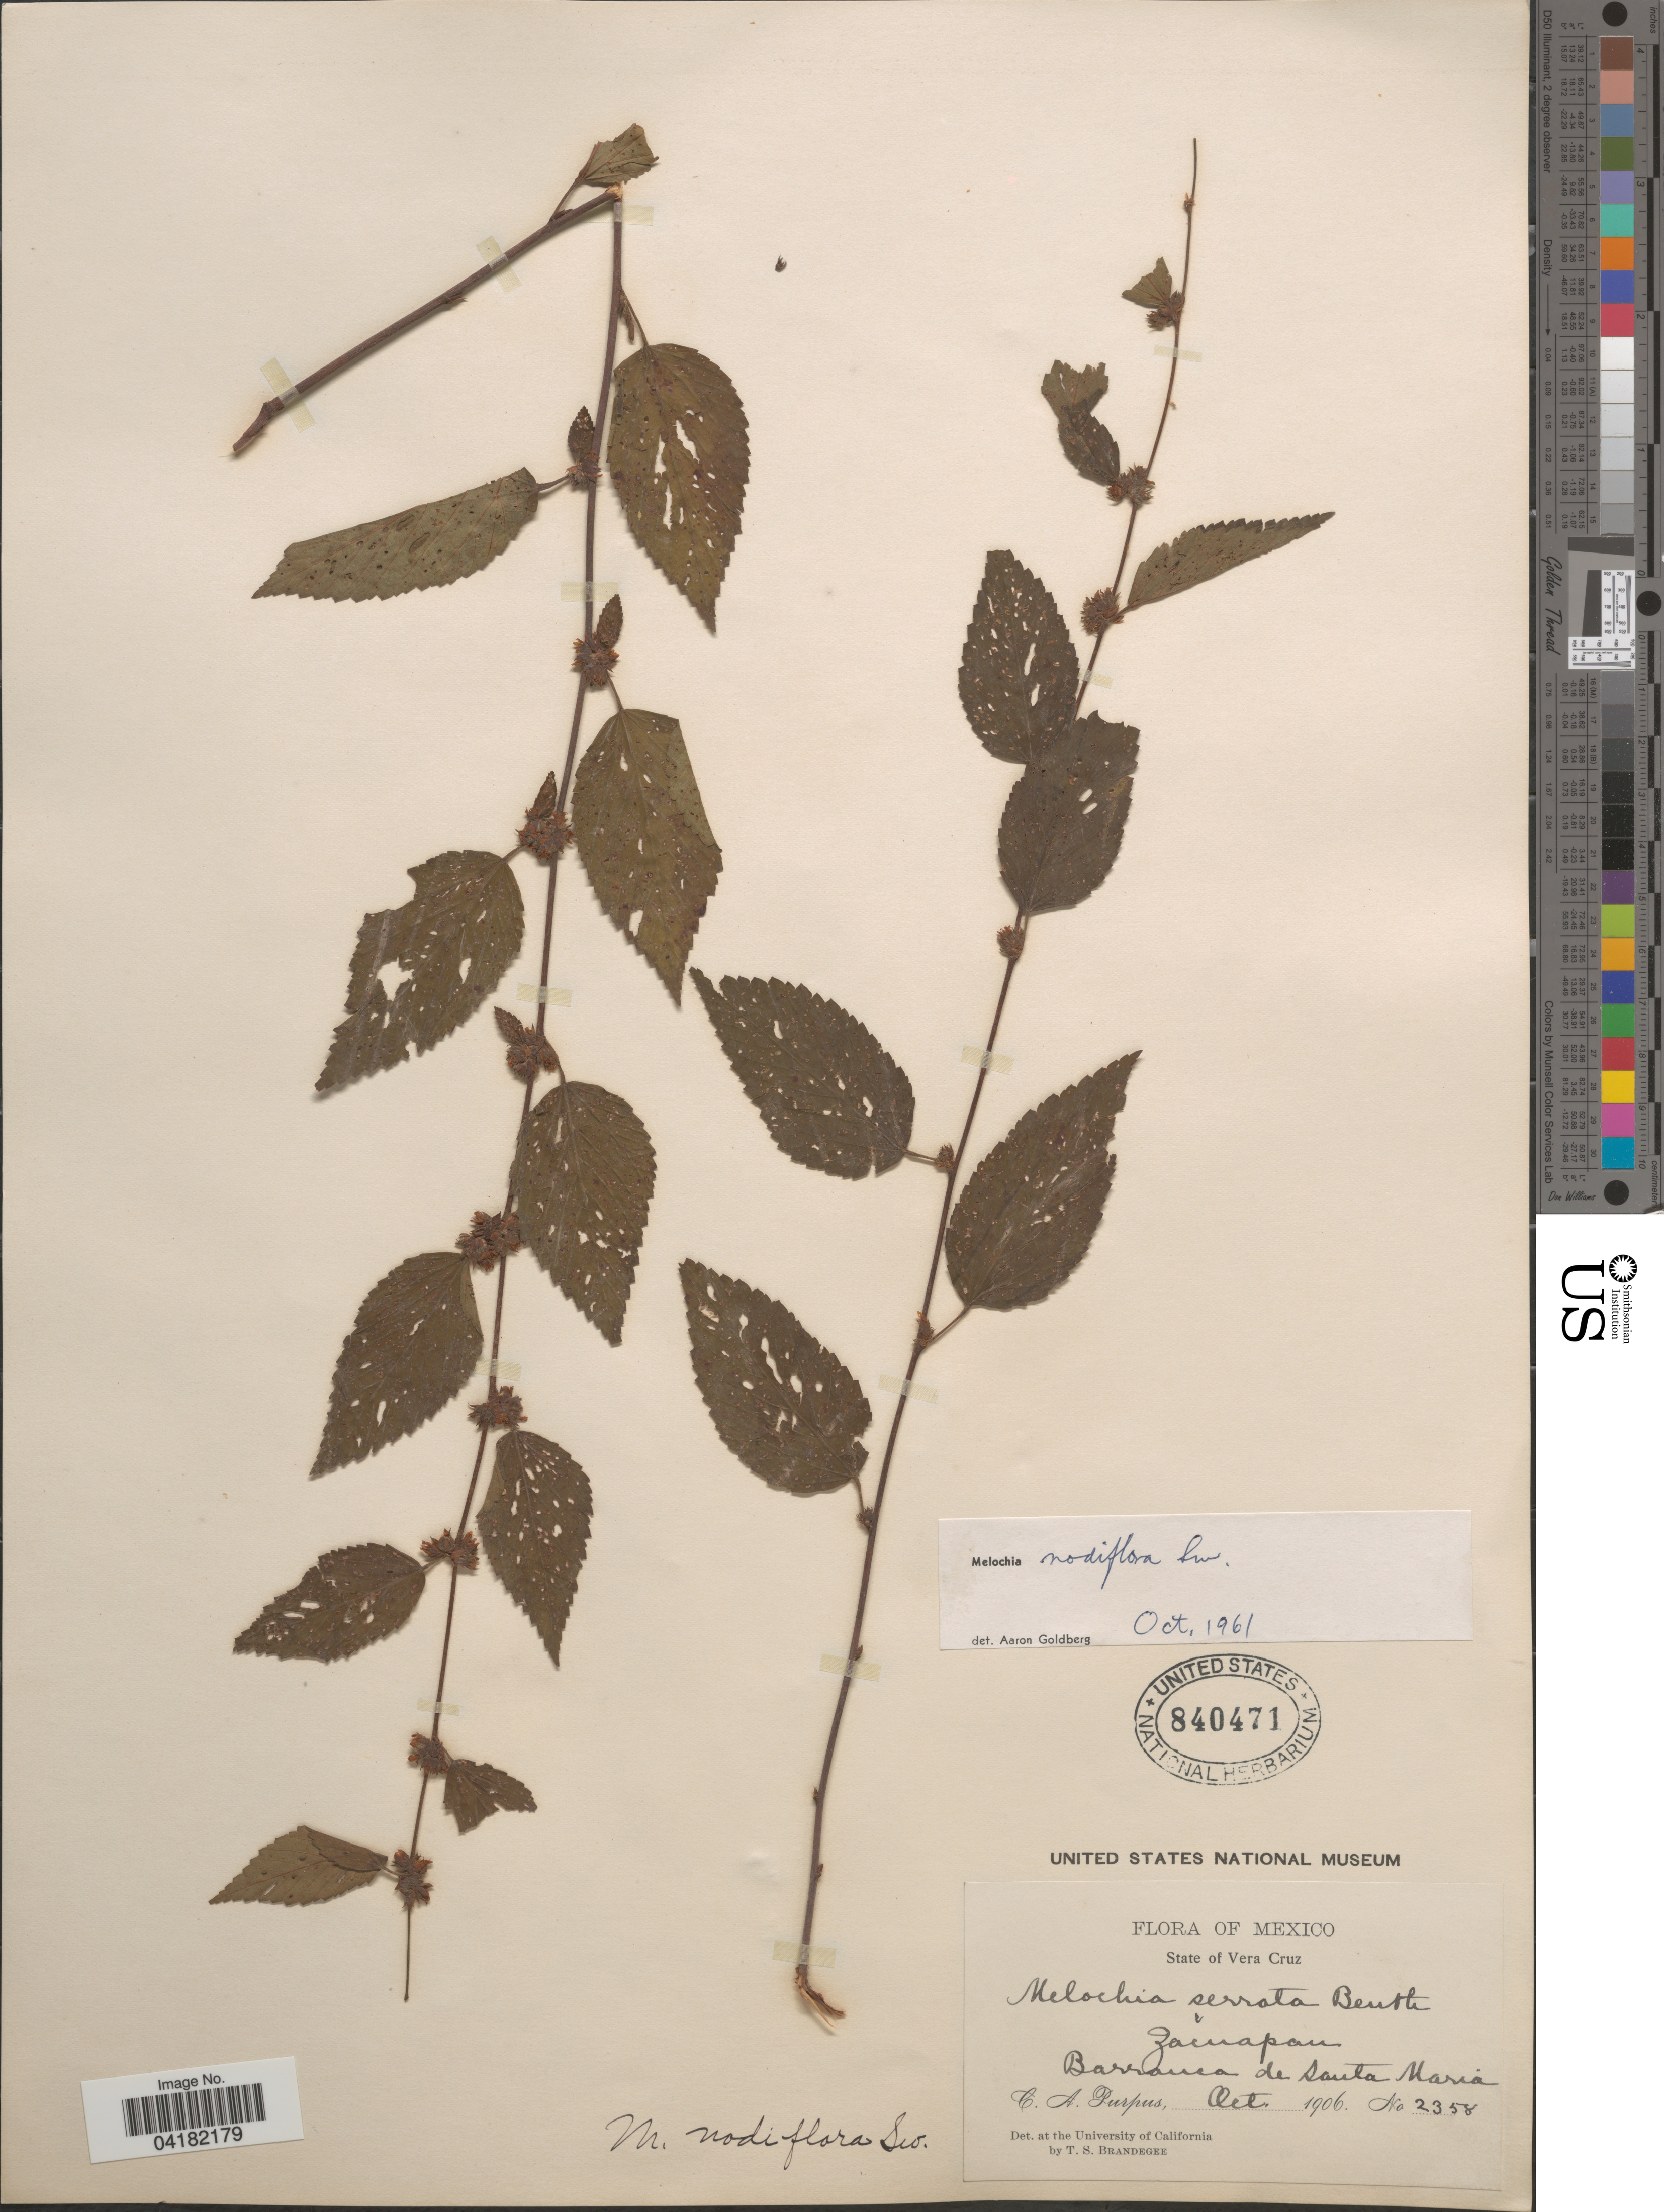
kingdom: Plantae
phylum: Tracheophyta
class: Magnoliopsida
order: Malvales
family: Malvaceae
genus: Melochia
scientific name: Melochia nodiflora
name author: Sw.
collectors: C. A. Purpus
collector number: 2358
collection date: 1906-10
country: Mexico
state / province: Veracruz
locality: State of Vera Cruz. Zamapan. Barranca de Santa Maria.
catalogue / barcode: US 840471